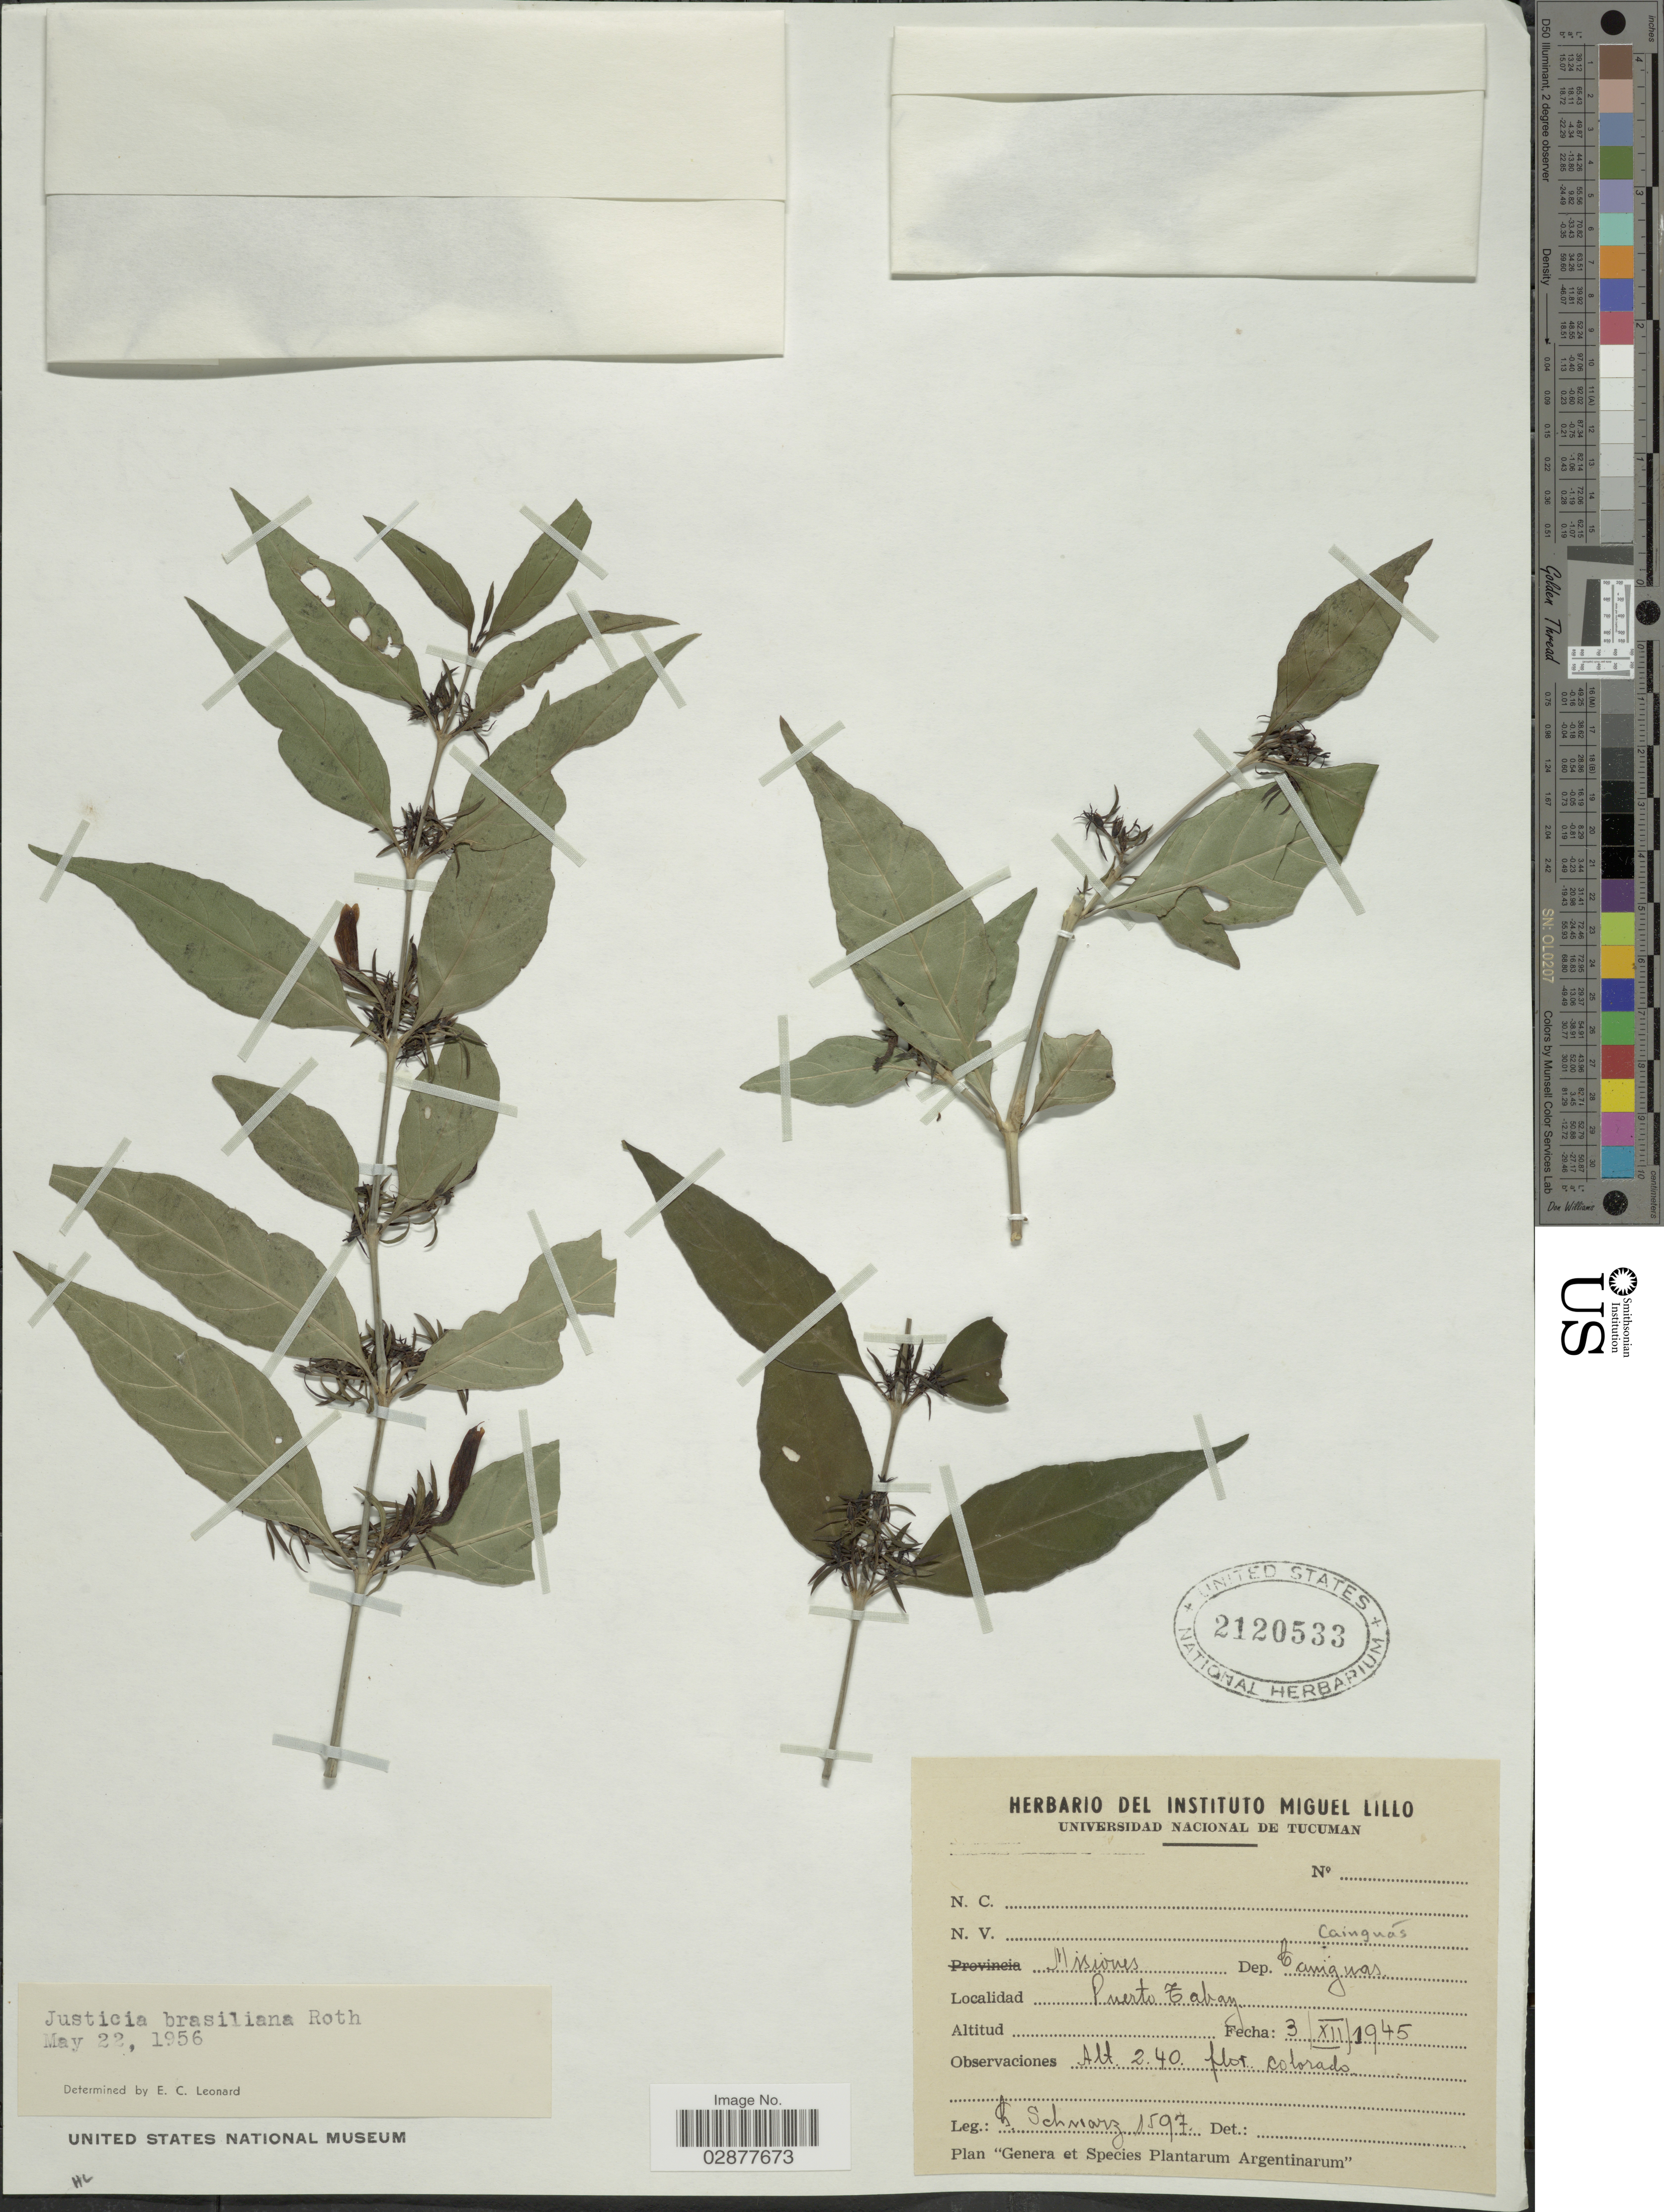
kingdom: Plantae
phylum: Tracheophyta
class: Magnoliopsida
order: Lamiales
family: Acanthaceae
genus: Justicia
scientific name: Justicia brasiliana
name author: Roth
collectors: G. J. Schwarz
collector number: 1597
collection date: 1945-12-03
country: Argentina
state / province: Misiones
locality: Dep. Cainguás. Puerto Tabay.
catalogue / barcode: US 2120533